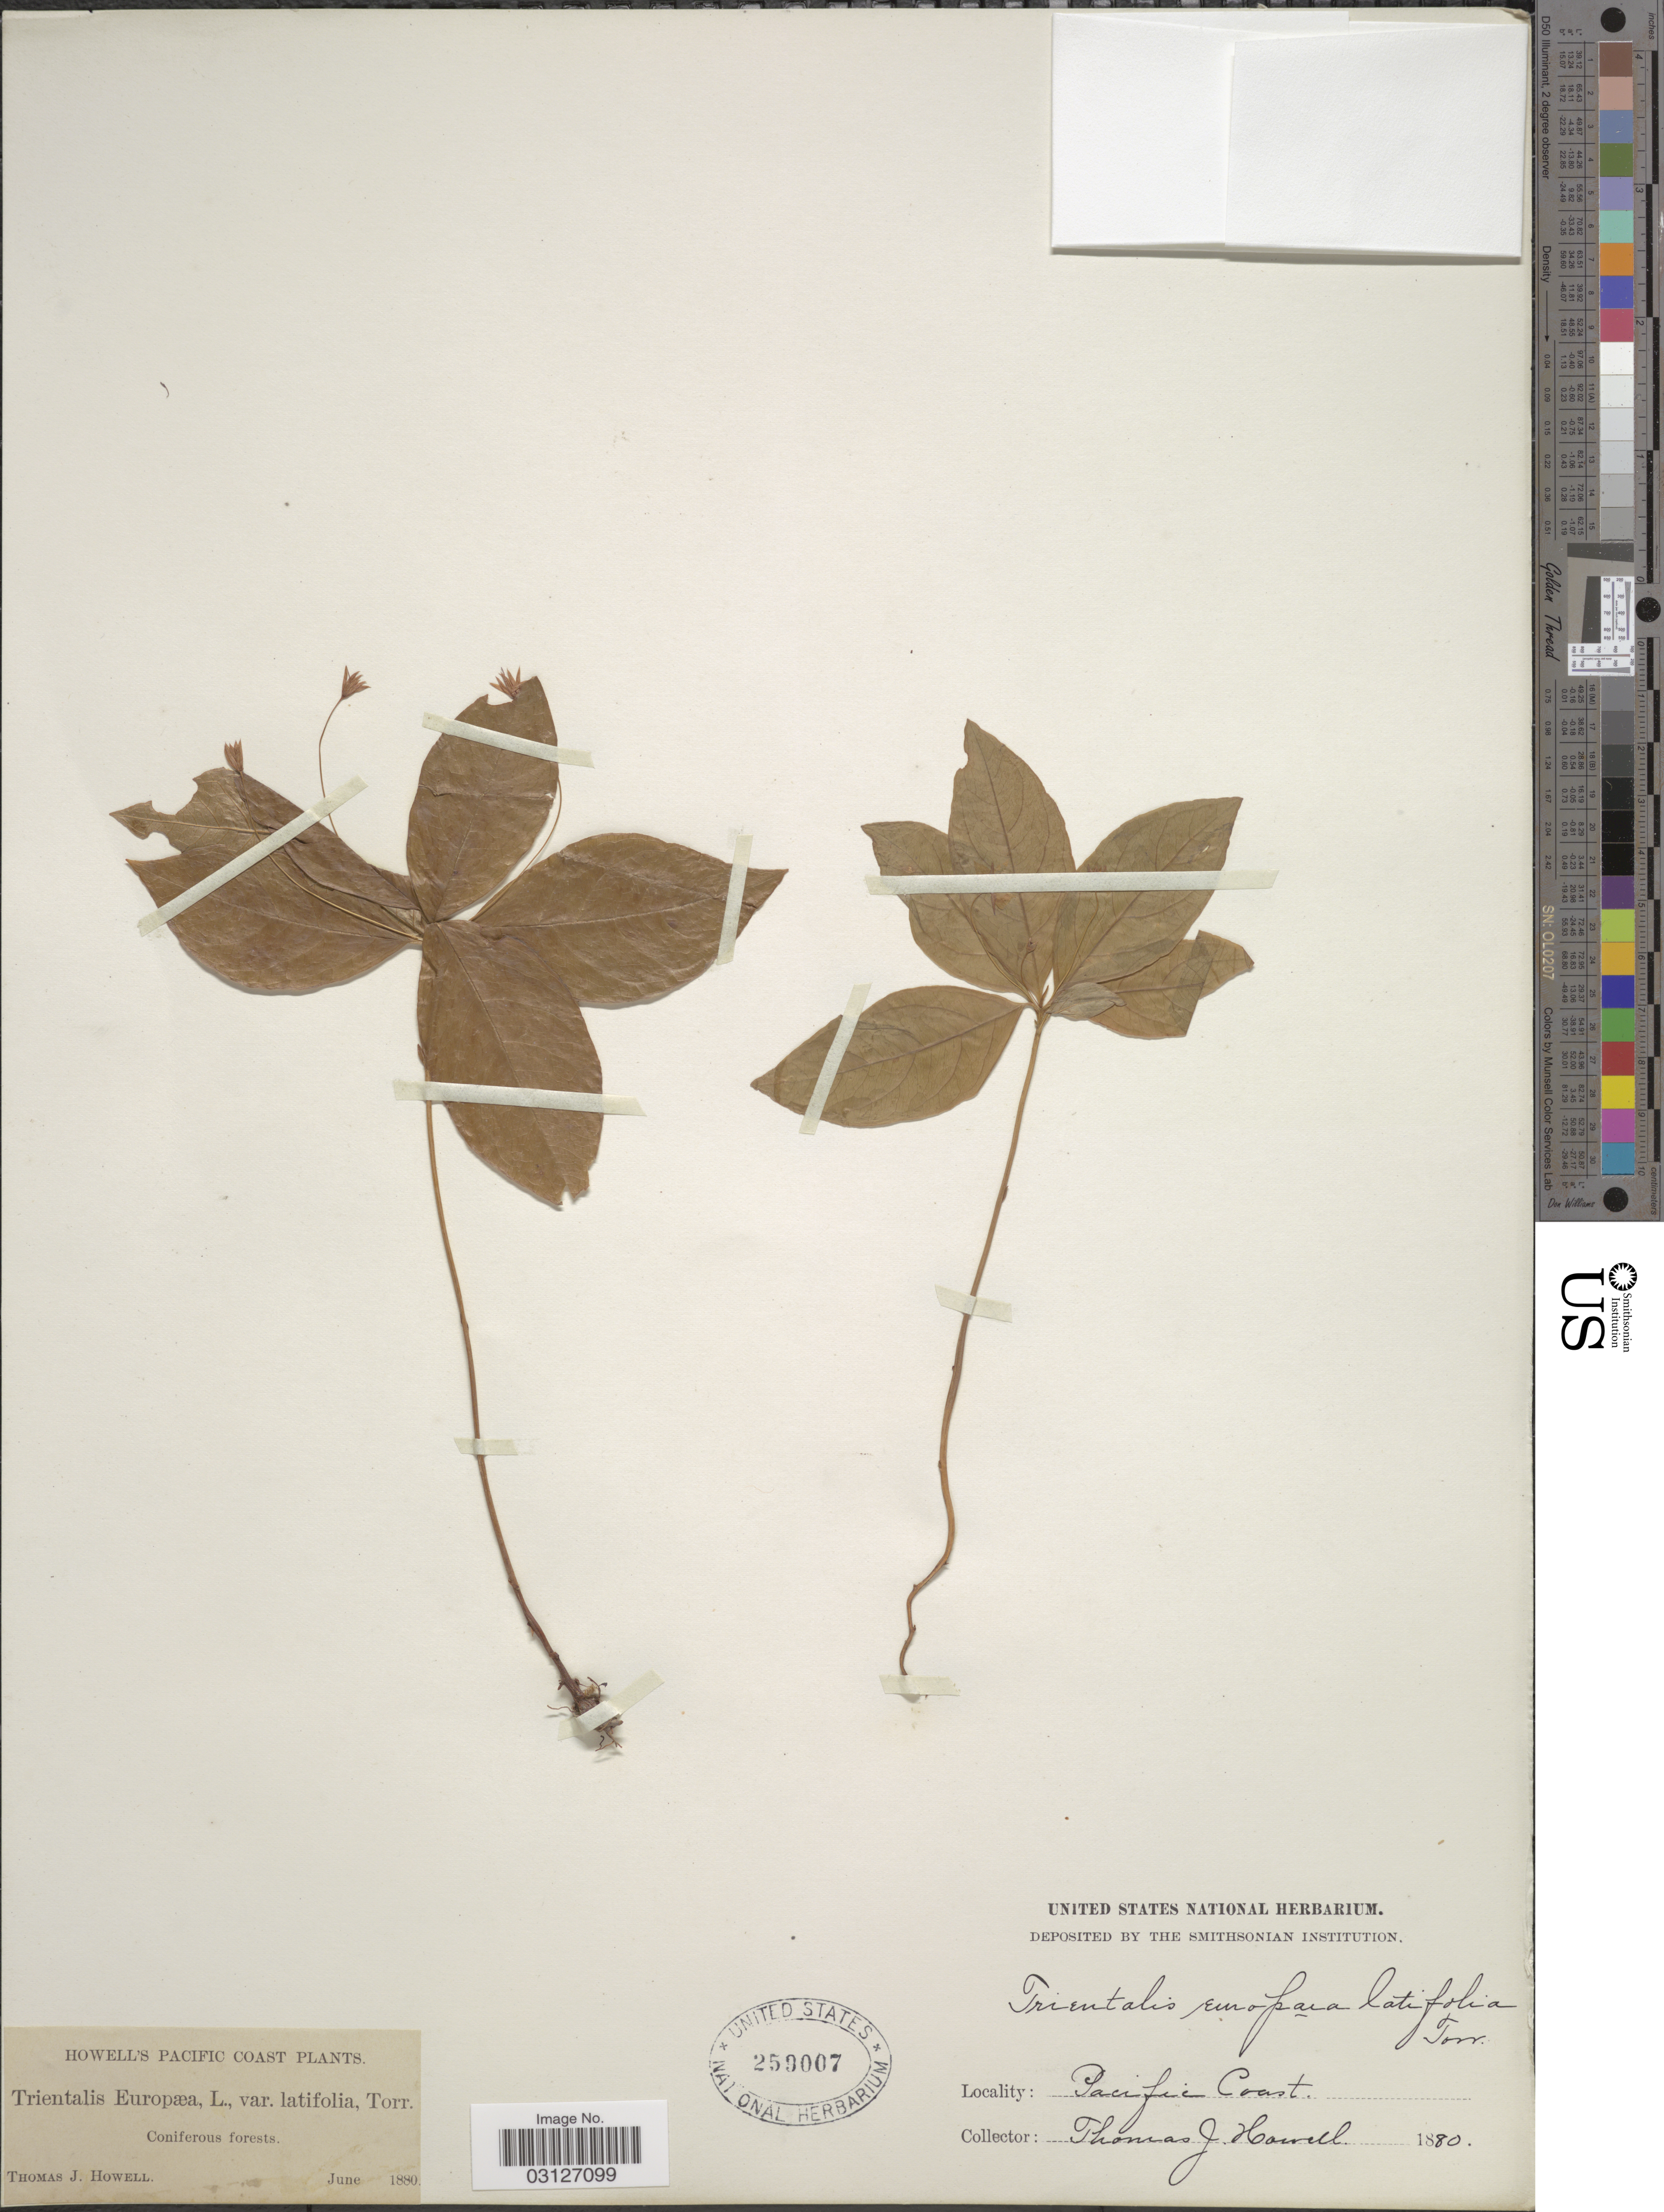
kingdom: Plantae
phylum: Tracheophyta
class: Magnoliopsida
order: Ericales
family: Primulaceae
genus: Trientalis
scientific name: Trientalis latifolia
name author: Hook.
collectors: T. J. Howell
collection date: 1880-06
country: United States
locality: Pacific Coast, Coniferous forests.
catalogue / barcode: US 259007